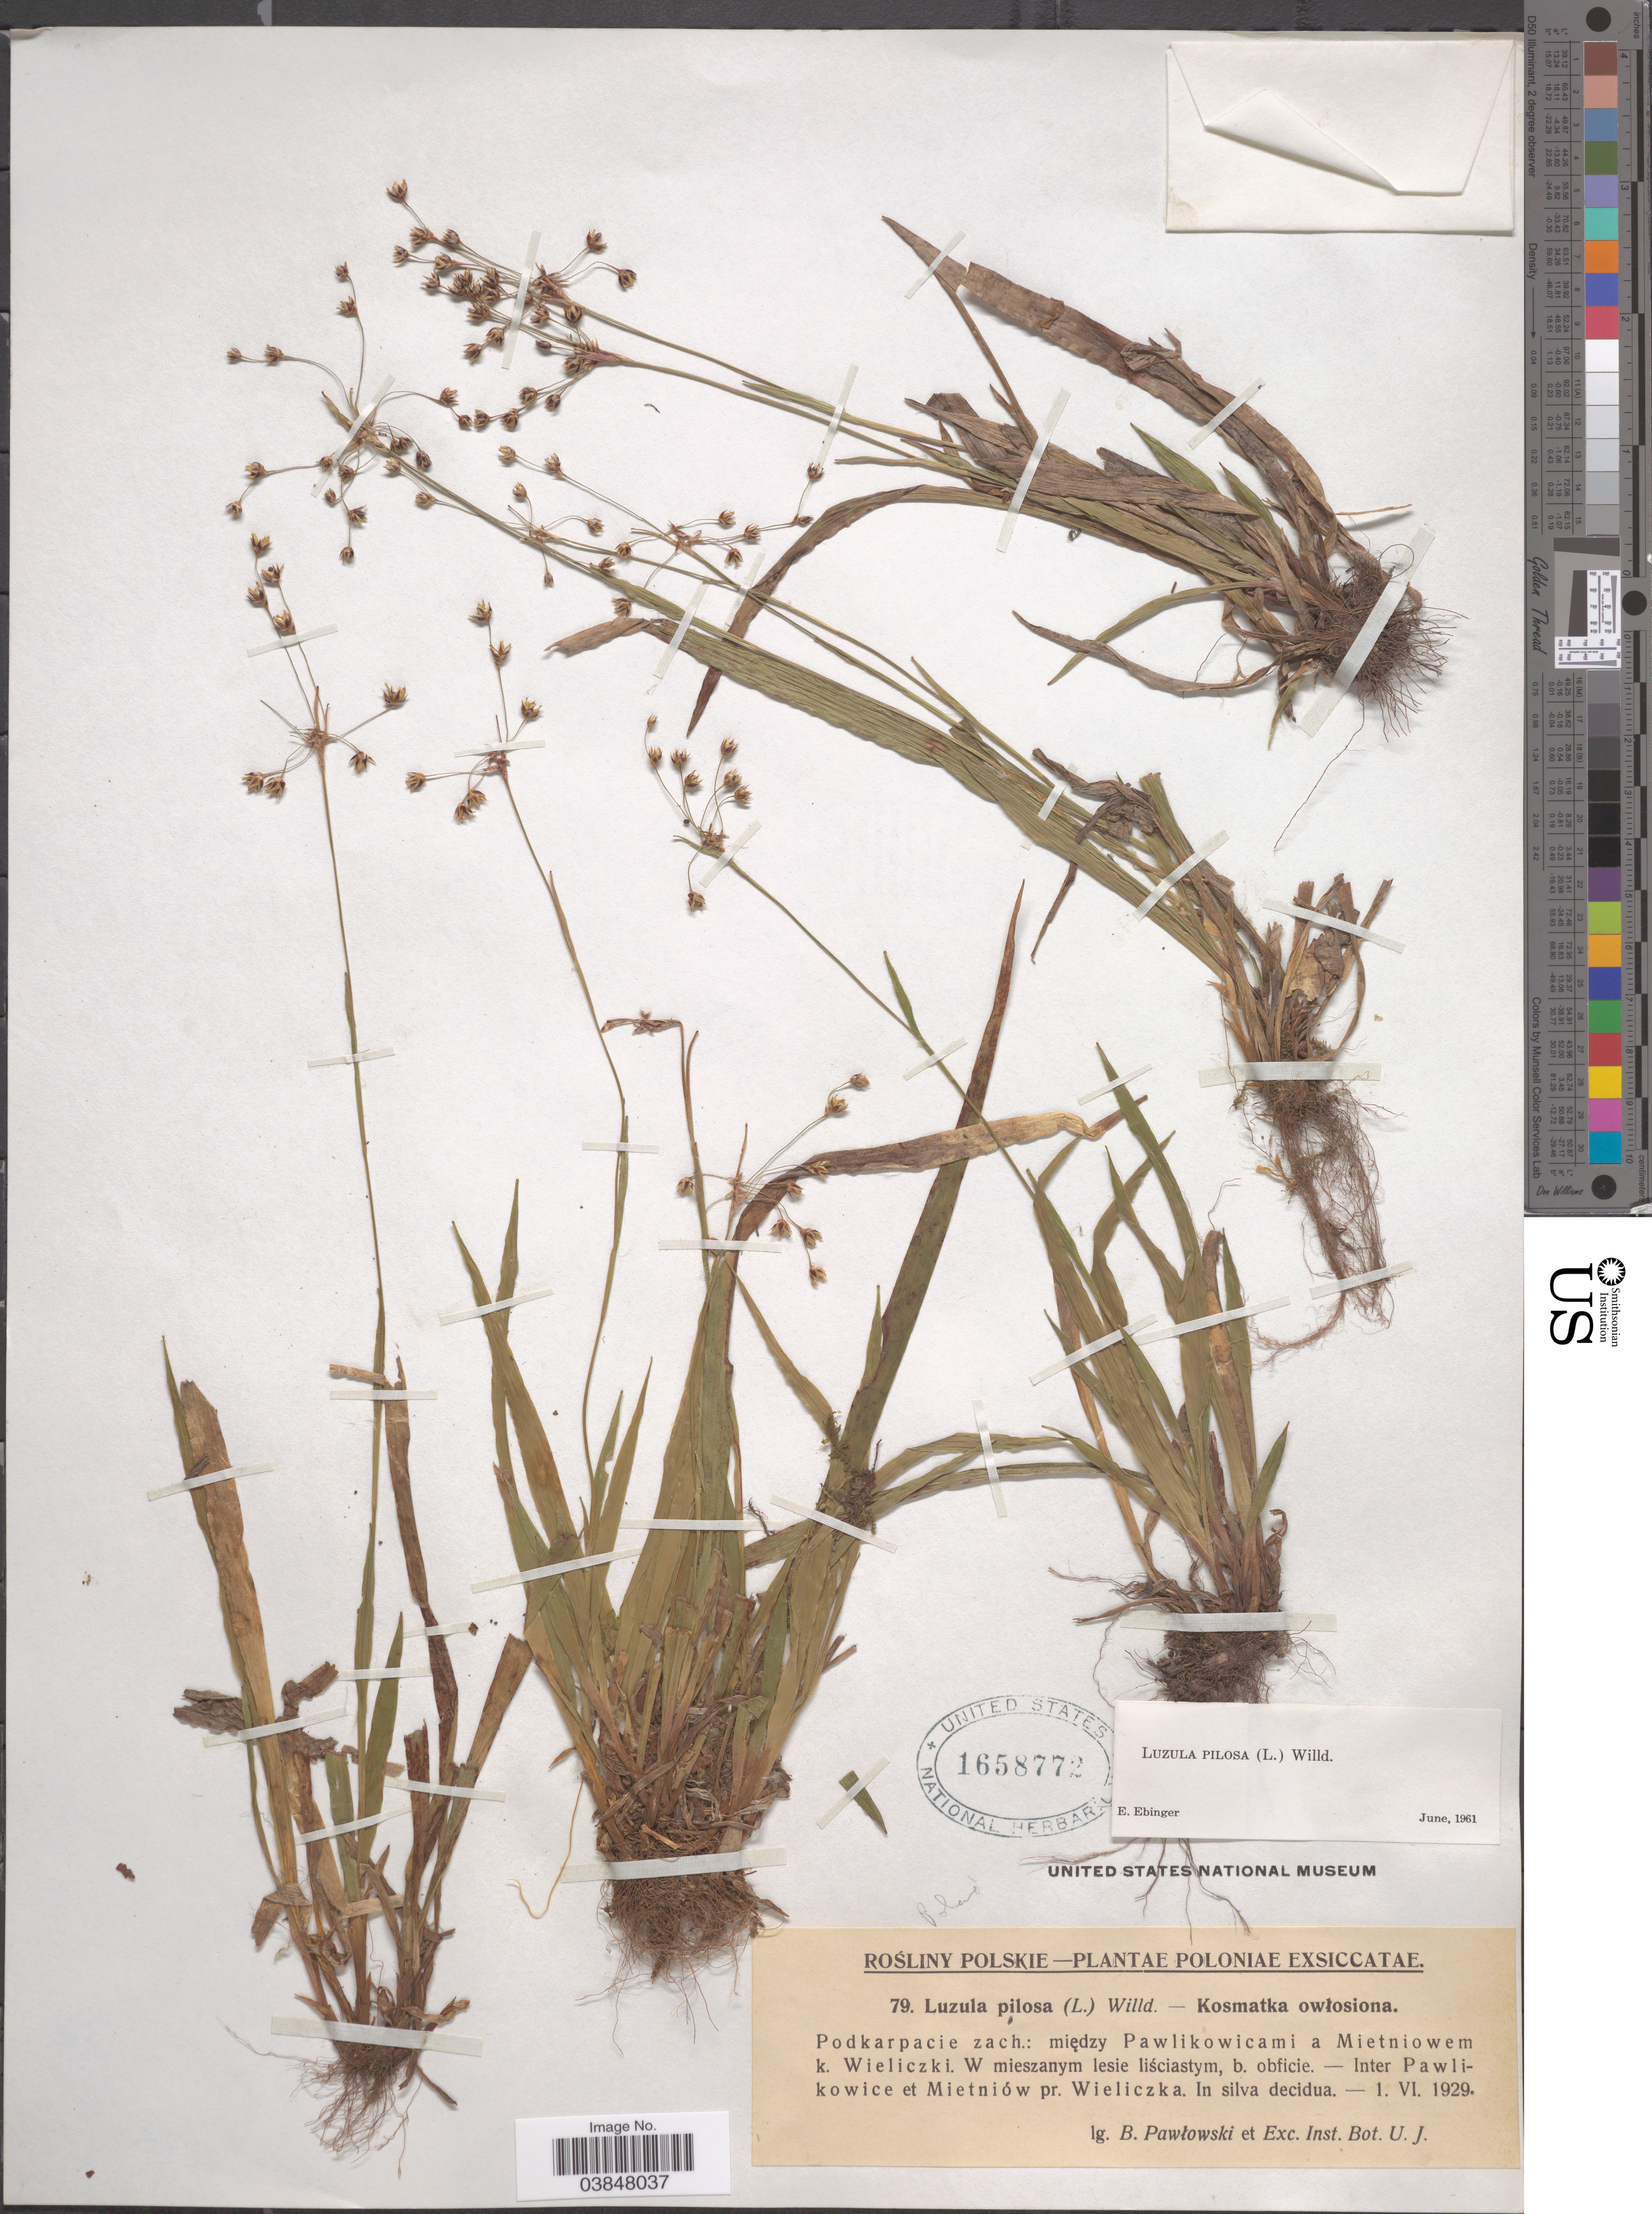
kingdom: Plantae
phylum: Tracheophyta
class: Liliopsida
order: Poales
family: Juncaceae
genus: Luzula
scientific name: Luzula pilosa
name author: (L.) Willd.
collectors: B. Pawlowski & ex Inst. Bot. UJ.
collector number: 79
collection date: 1929-06-01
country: Poland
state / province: Podkarpackie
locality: Podkarpacie zach.: miedzy Pawlikowicami a Mietniowem k. Wieliczki. W mieszanym lesie lisciastym, b. obficie. Inter Pawlikowice et Mietniów pr. Wieliczka.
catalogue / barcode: US 1658772